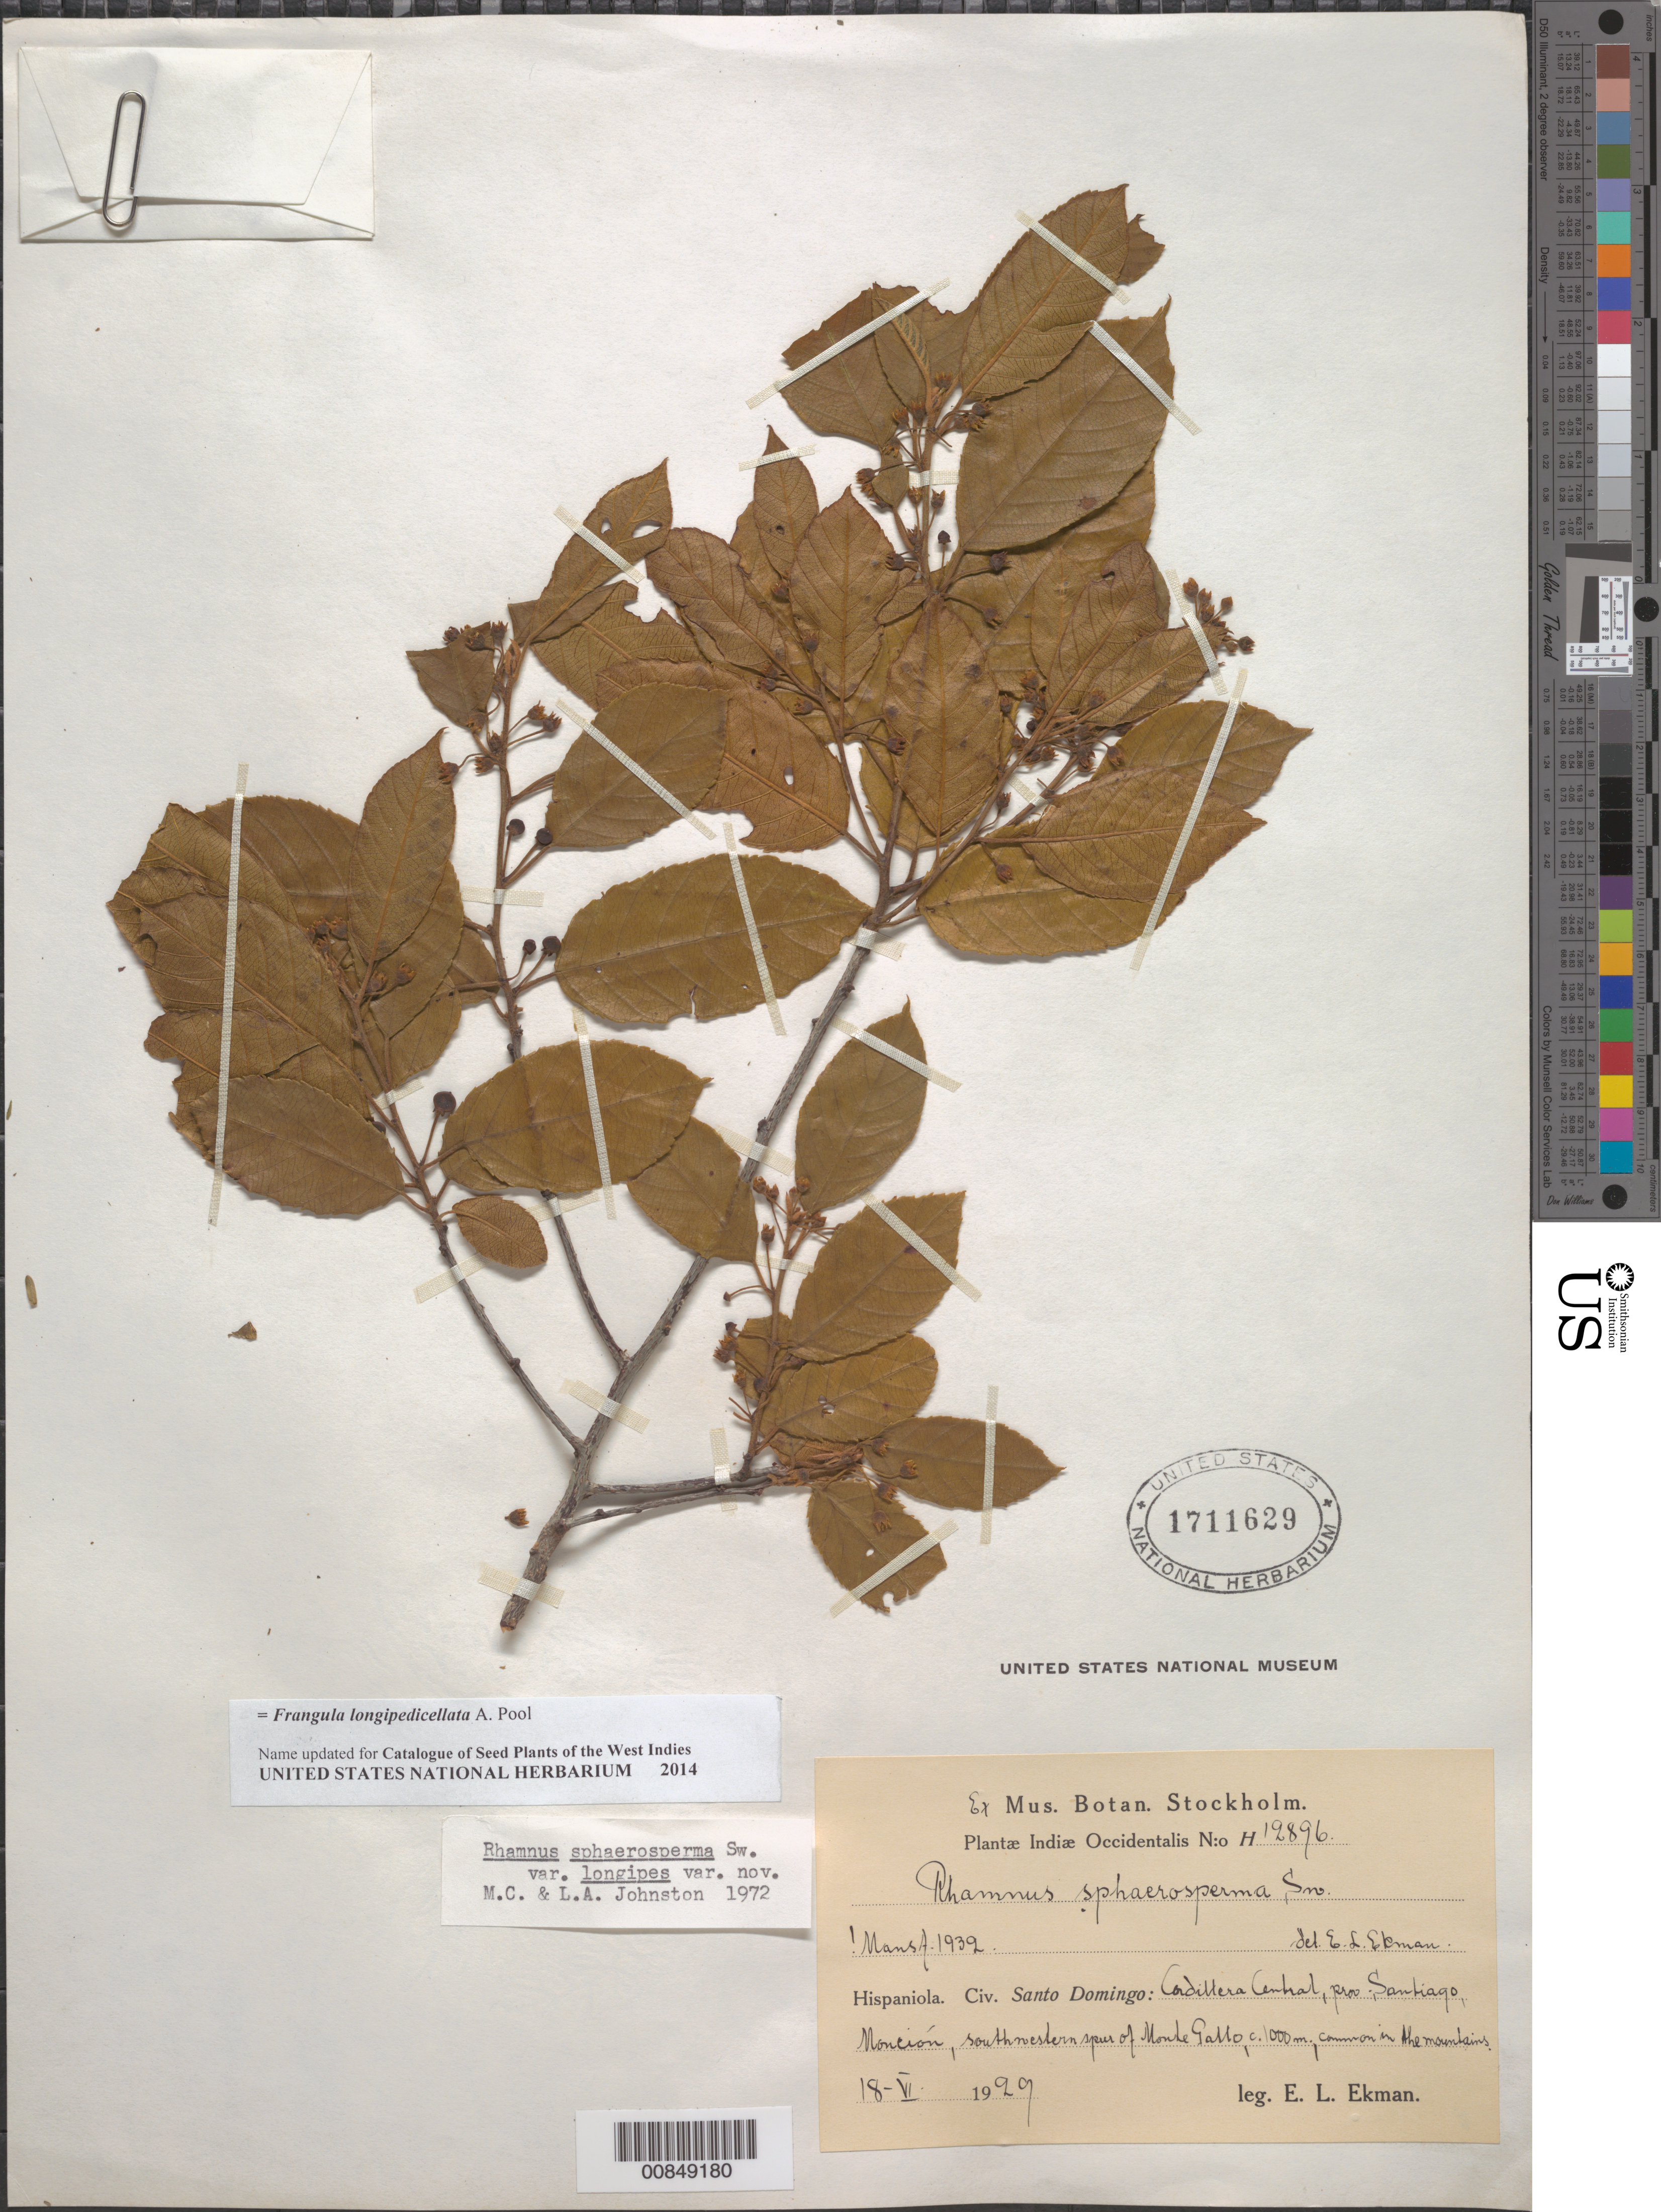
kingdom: Plantae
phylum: Tracheophyta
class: Magnoliopsida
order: Rosales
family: Rhamnaceae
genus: Frangula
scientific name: Frangula longipedicellata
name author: A. Pool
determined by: Strong, M. T., (US), Smithsonian Institution - National Museum of Natural History (UNITED STATES)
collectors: E. L. Ekman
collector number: H 12896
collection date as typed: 18 Jun 1929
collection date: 1929-06-18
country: Dominican Republic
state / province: Santiago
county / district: Monción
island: Hispaniola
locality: Cordillera Central, southwestern spur of Monte Gallo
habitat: In the mountains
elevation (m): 1000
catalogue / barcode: US 1711629